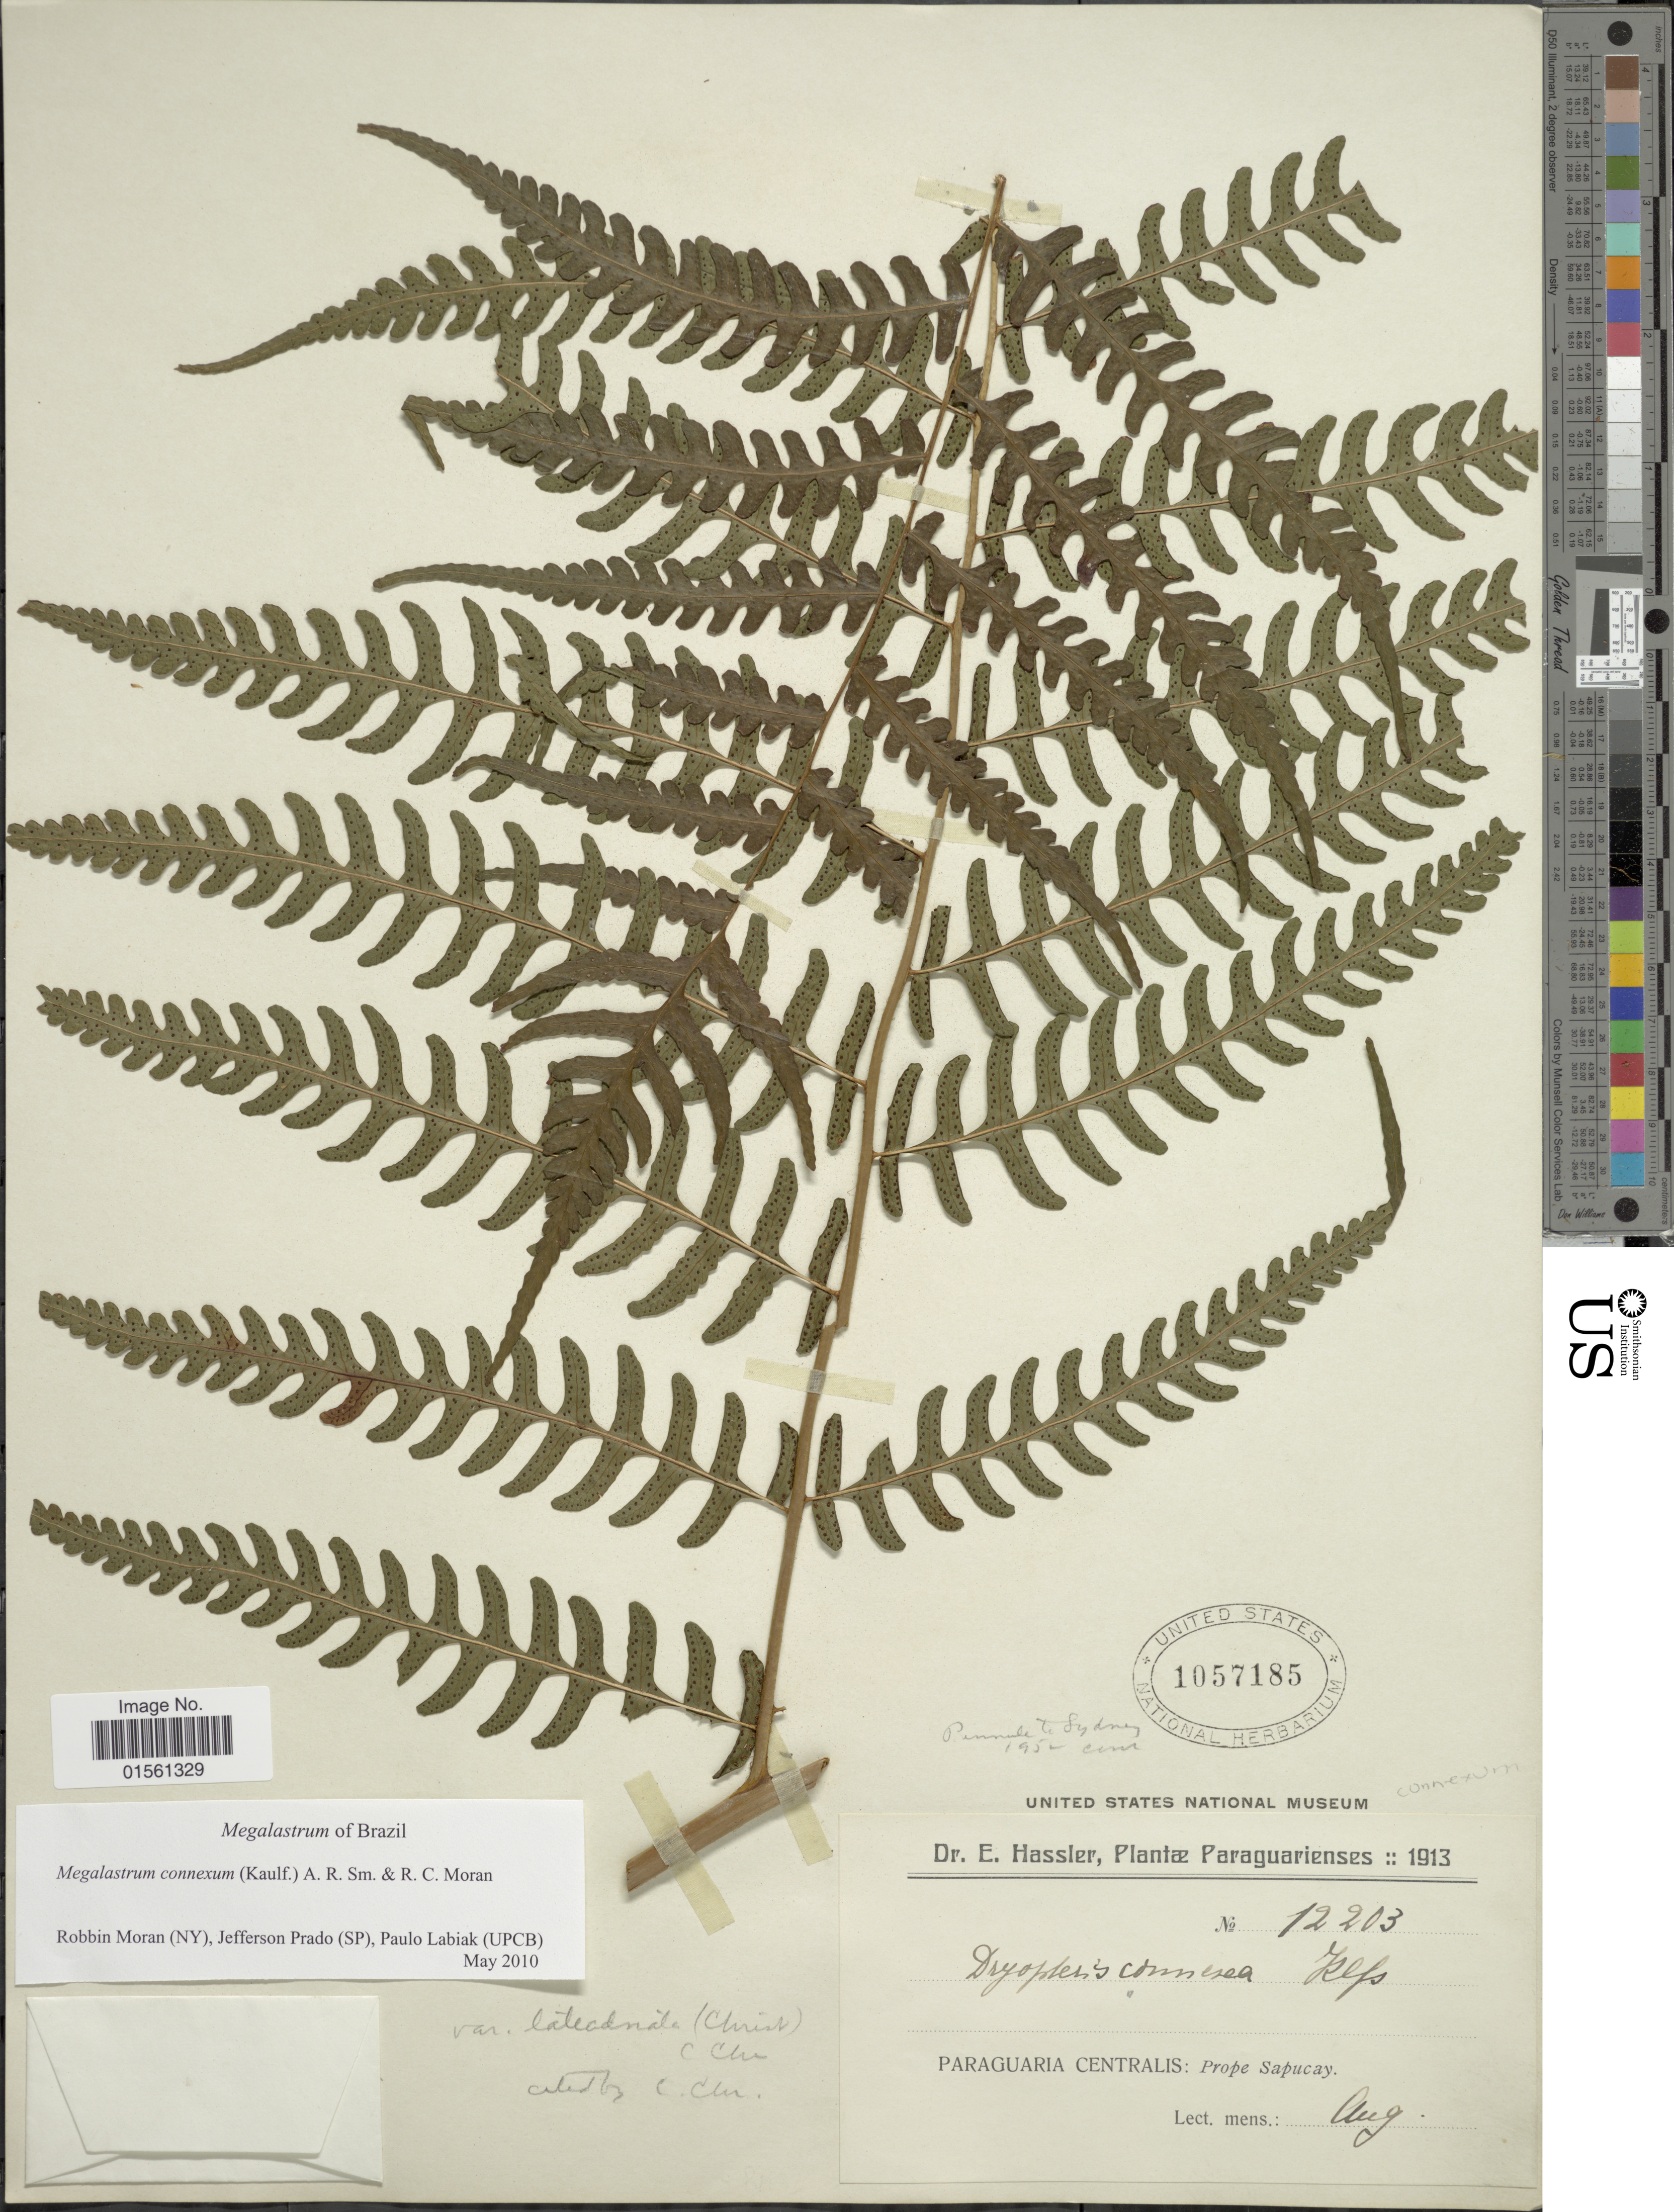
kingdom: Plantae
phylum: Tracheophyta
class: Polypodiopsida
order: Polypodiales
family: Dryopteridaceae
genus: Megalastrum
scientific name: Megalastrum connexum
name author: (Kaulf.) A.R. Sm. & R.C. Moran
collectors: E. Hassler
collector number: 12203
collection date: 1913-08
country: Paraguay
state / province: Paraguari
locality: Paraguari Centralis: Prope Sapucay.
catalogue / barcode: US 1057185